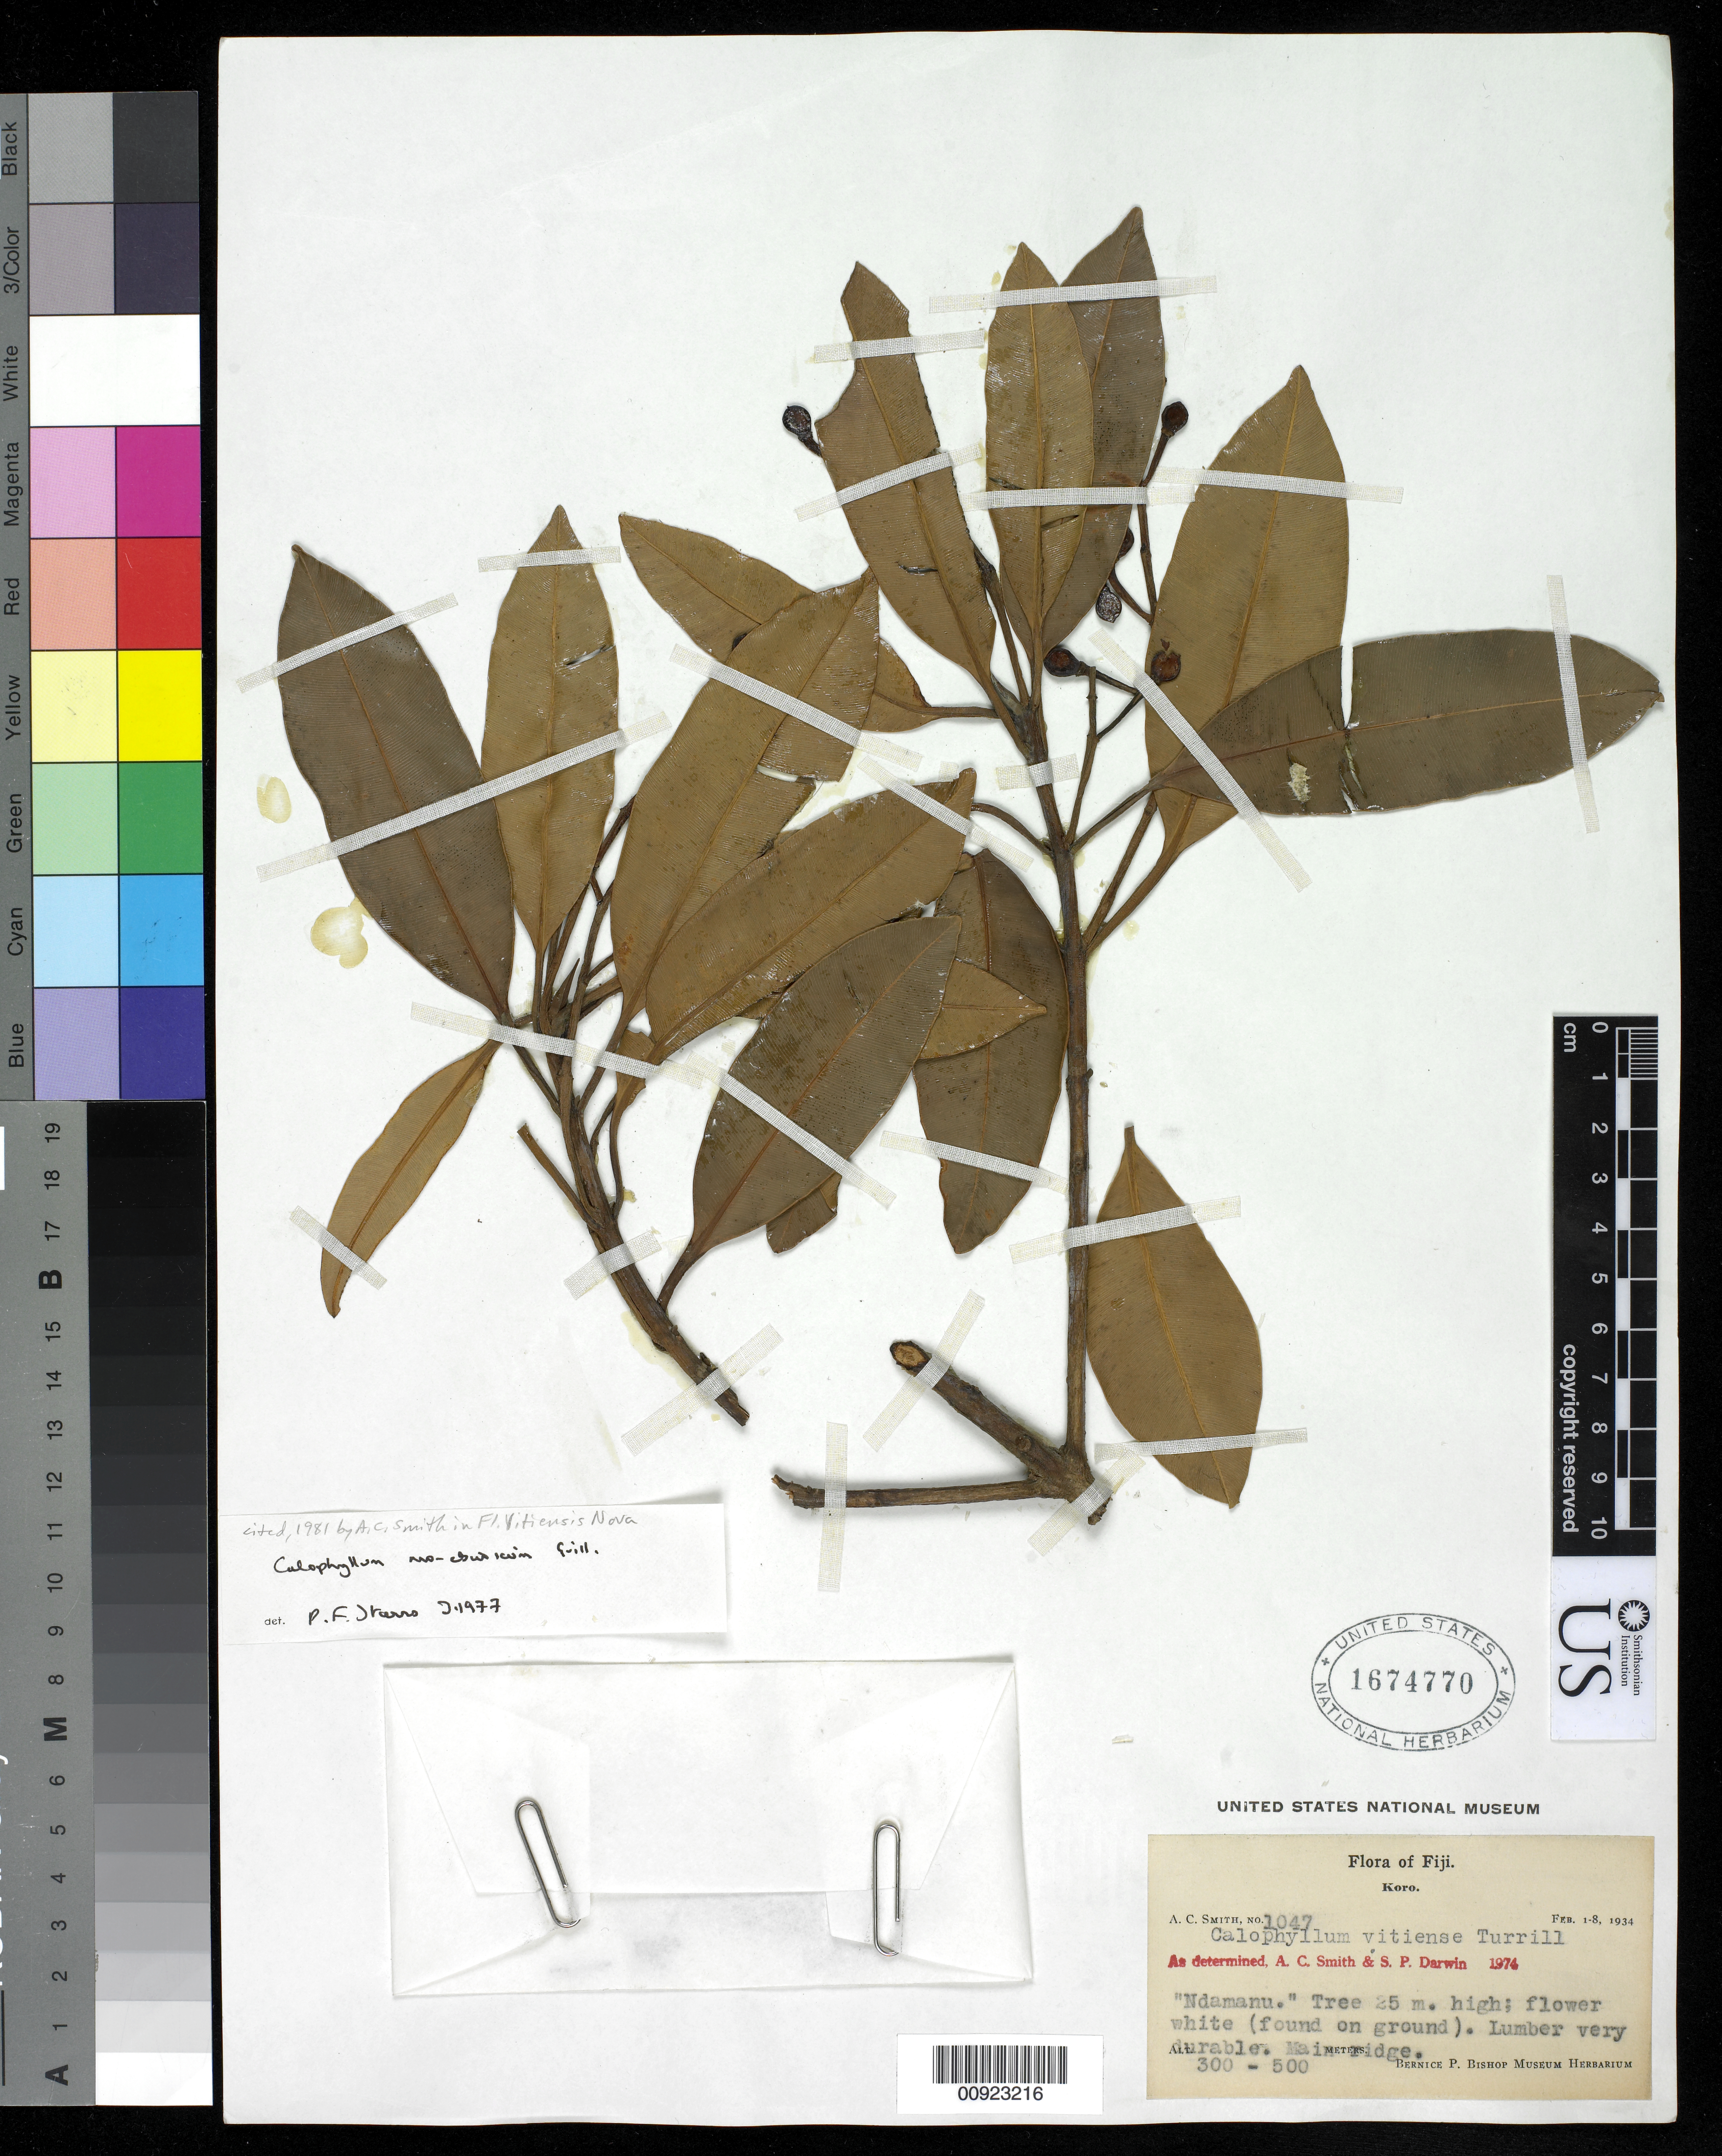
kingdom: Plantae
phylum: Tracheophyta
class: Magnoliopsida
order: Malpighiales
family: Calophyllaceae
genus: Calophyllum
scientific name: Calophyllum neoebudicum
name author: Guillaumin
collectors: C. A. Smith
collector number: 1047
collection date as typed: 01 Feb 1934 to 08 Feb 1934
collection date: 1934-02-01/1934-02-08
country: Fiji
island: Koro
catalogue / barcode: US 1674770